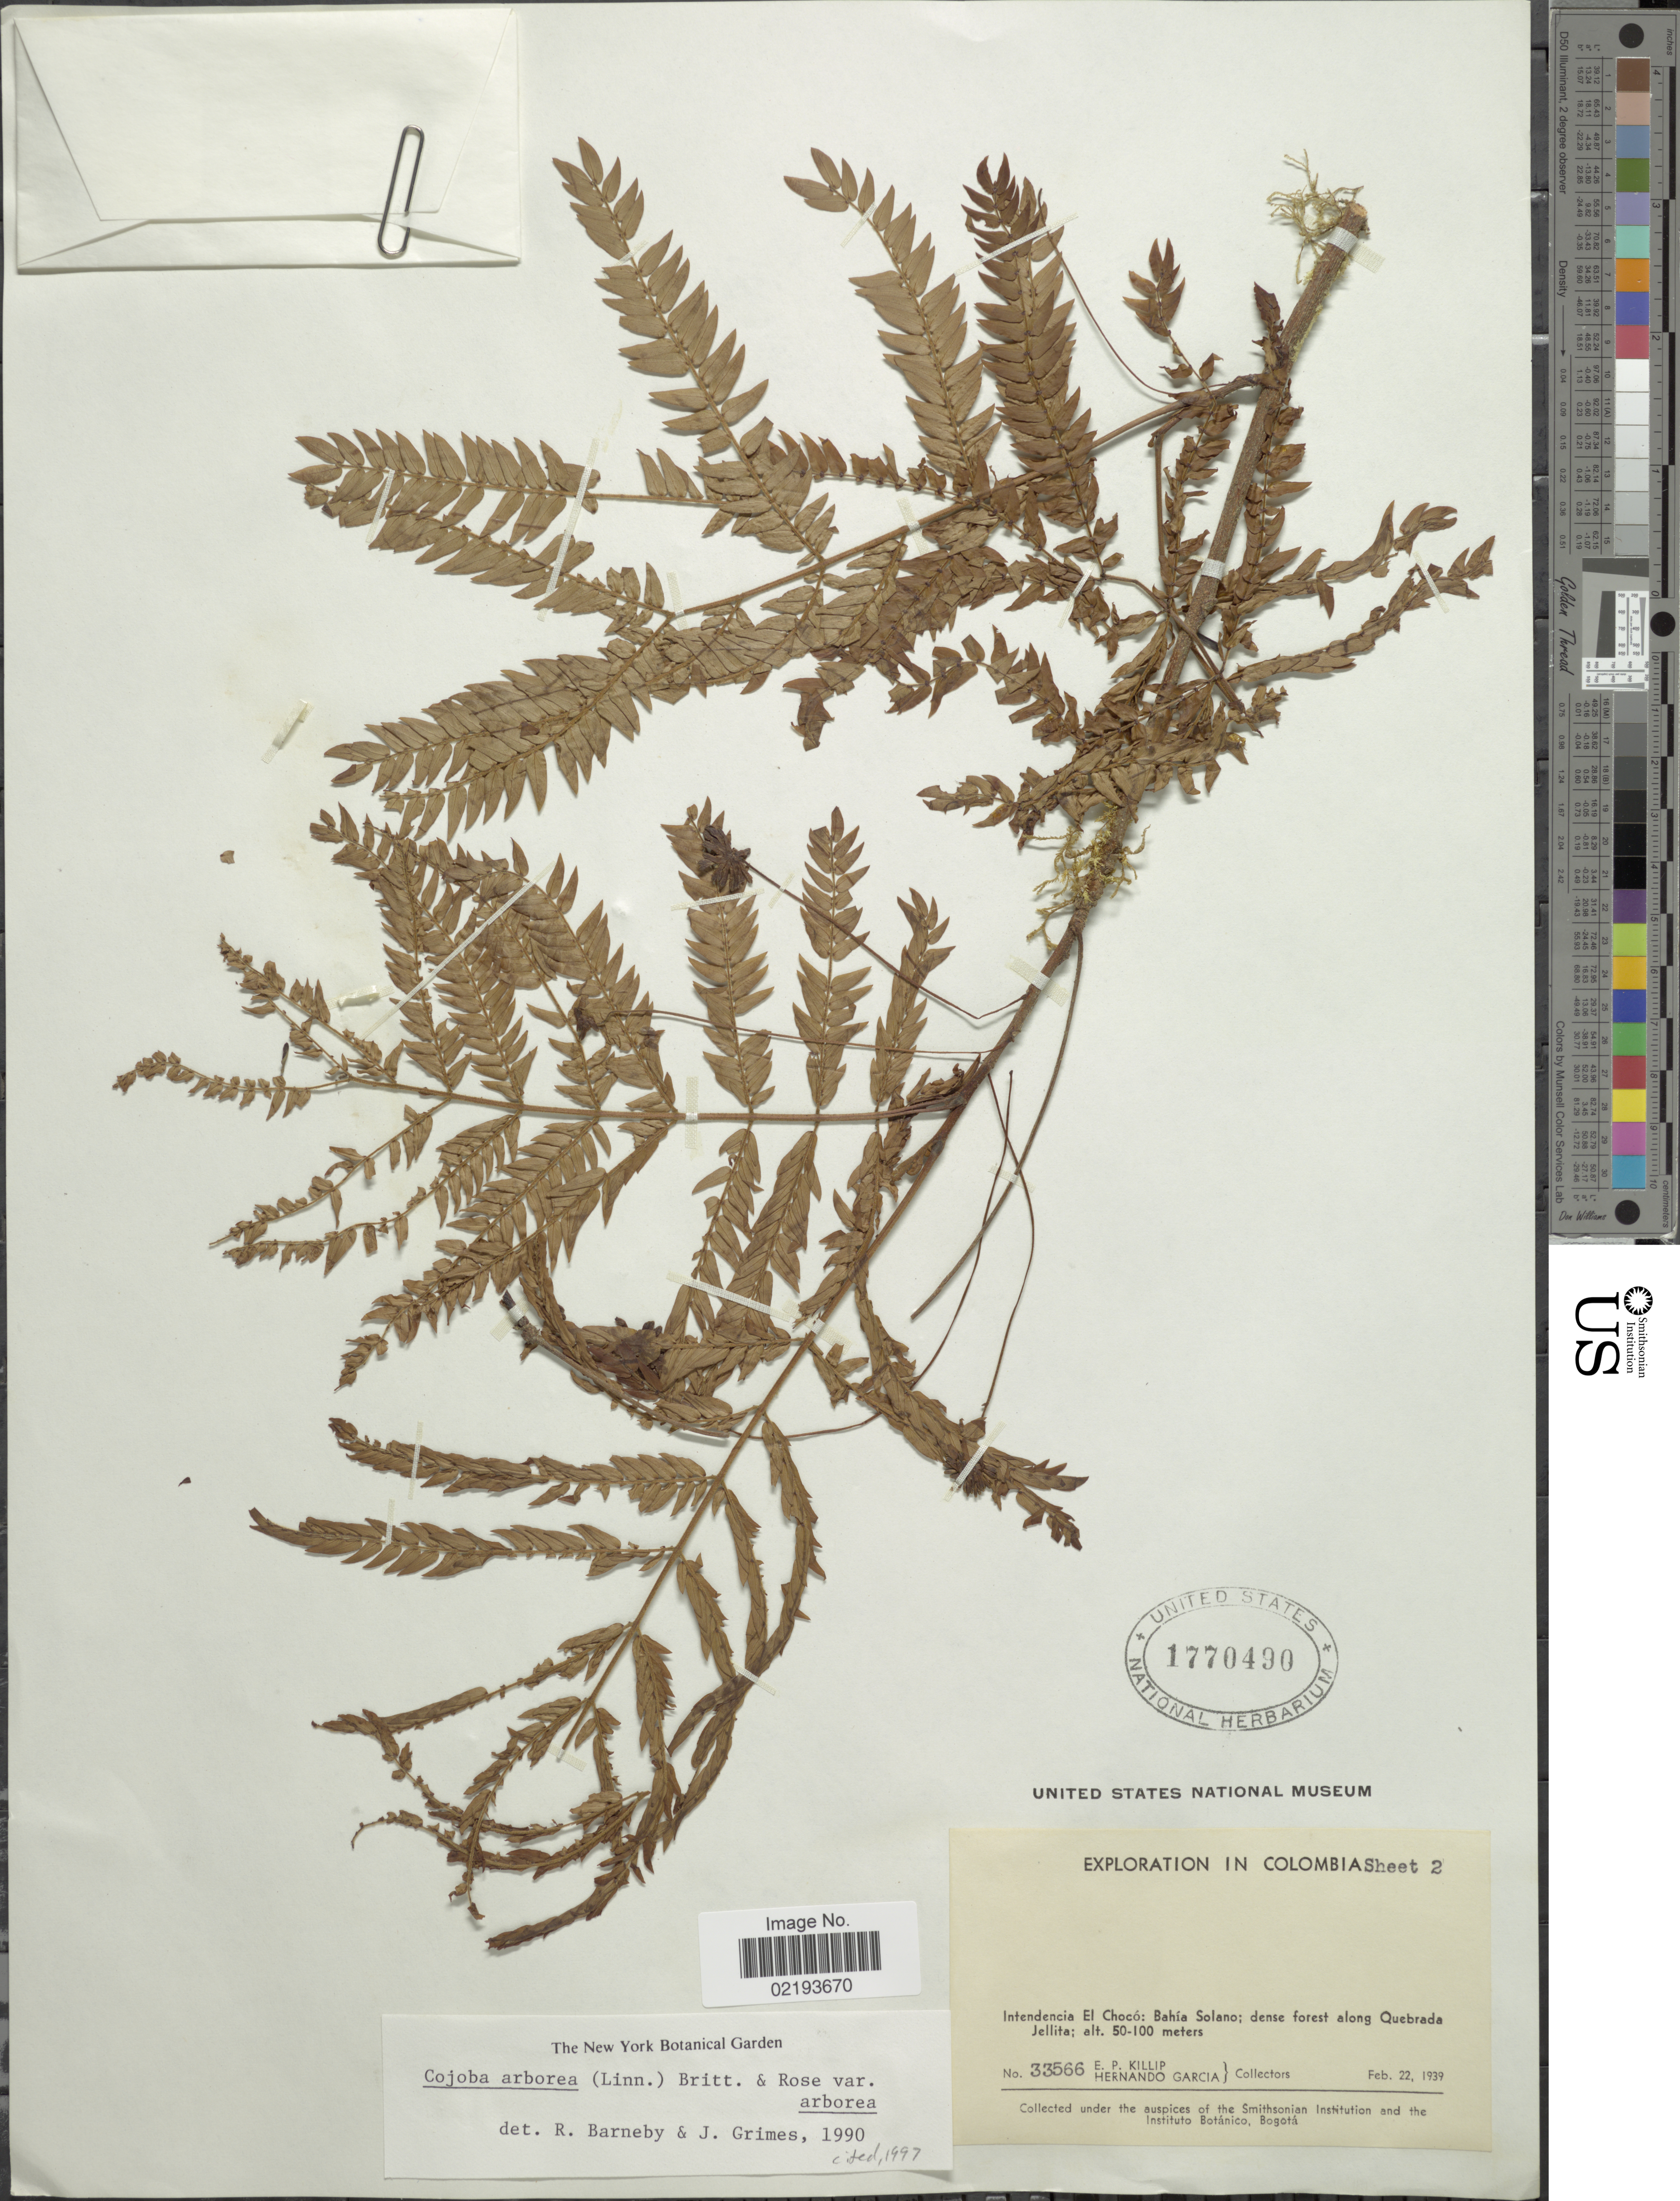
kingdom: Plantae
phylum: Tracheophyta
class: Magnoliopsida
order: Fabales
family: Fabaceae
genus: Cojoba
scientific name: Cojoba arborea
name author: (L.) Britton & Rose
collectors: E. P. Killip & H. Garcia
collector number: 33566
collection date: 1939-02-22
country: Colombia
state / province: Chocó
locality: Intendencia El Chocó: Bahía Solano; dense forest along Quebrada Jellita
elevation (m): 50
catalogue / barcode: US 1770490